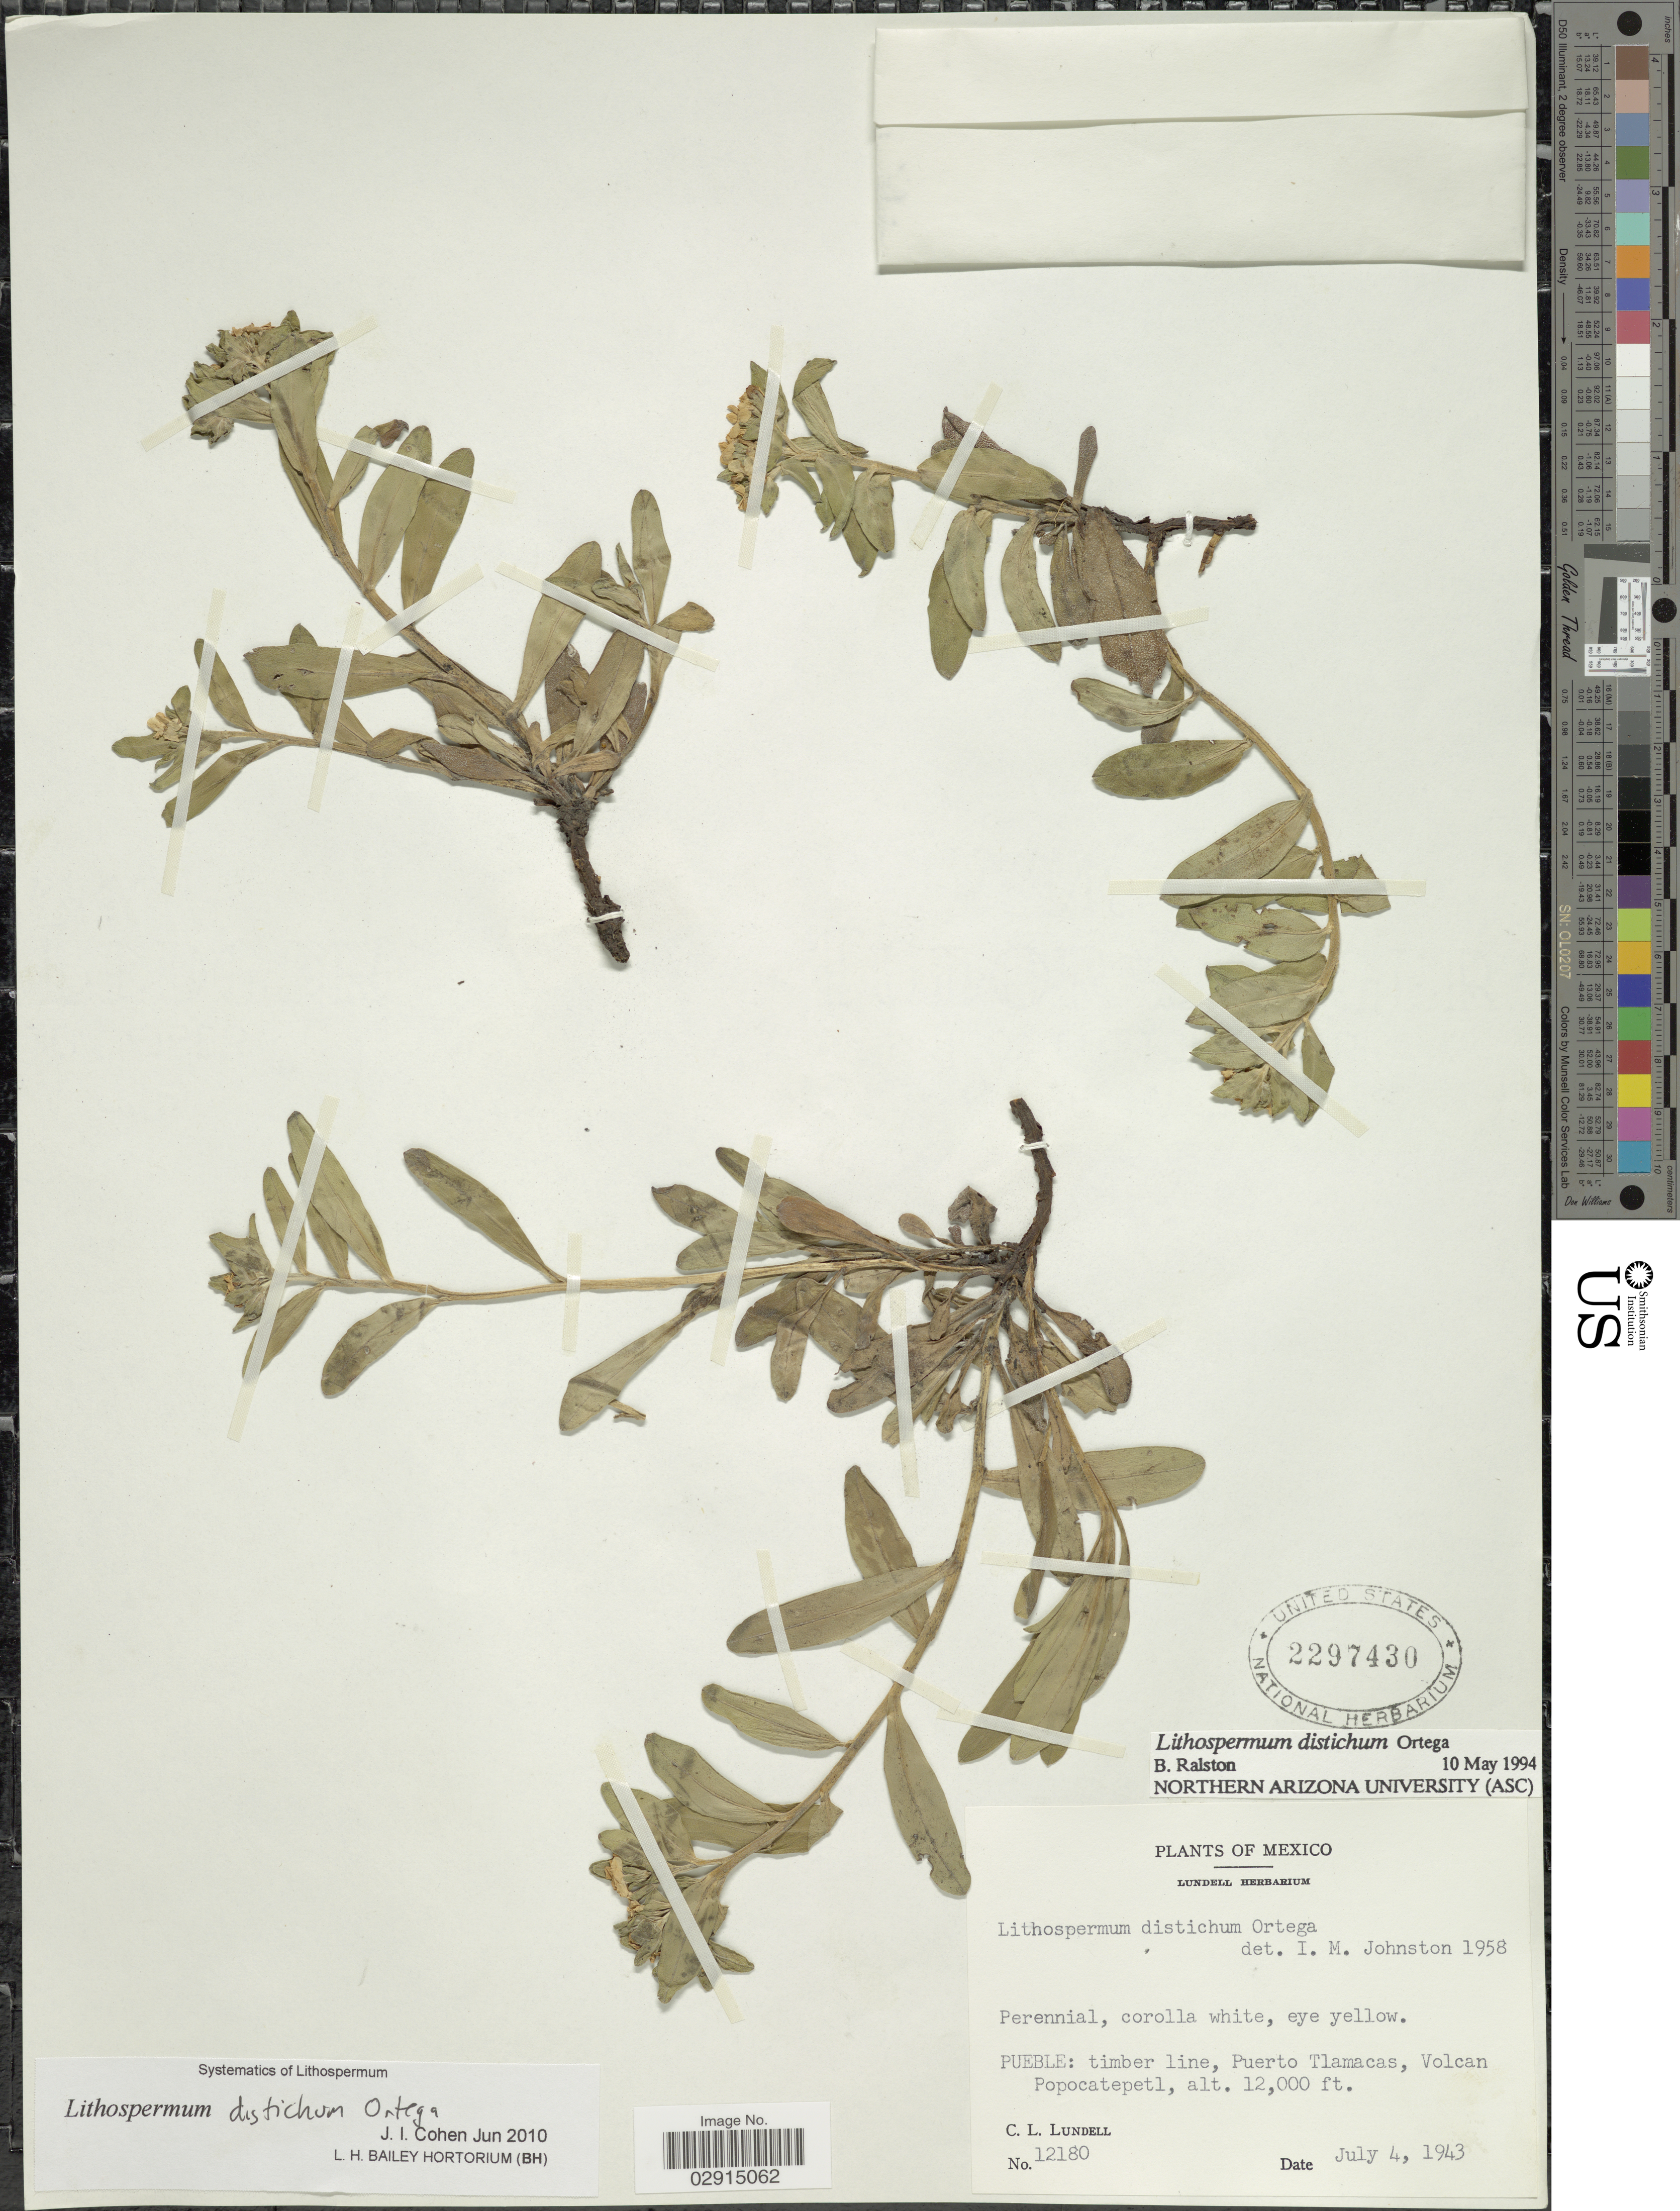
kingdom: Plantae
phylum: Tracheophyta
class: Magnoliopsida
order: Boraginales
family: Boraginaceae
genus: Lithospermum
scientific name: Lithospermum distichum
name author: Ortega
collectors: C. L. Lundell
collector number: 12180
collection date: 1943-07-04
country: Mexico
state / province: Puebla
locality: Pueblo: timber line, Puerto Tlamacas, Volcan Popocatepetl.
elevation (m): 3658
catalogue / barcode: US 2297430